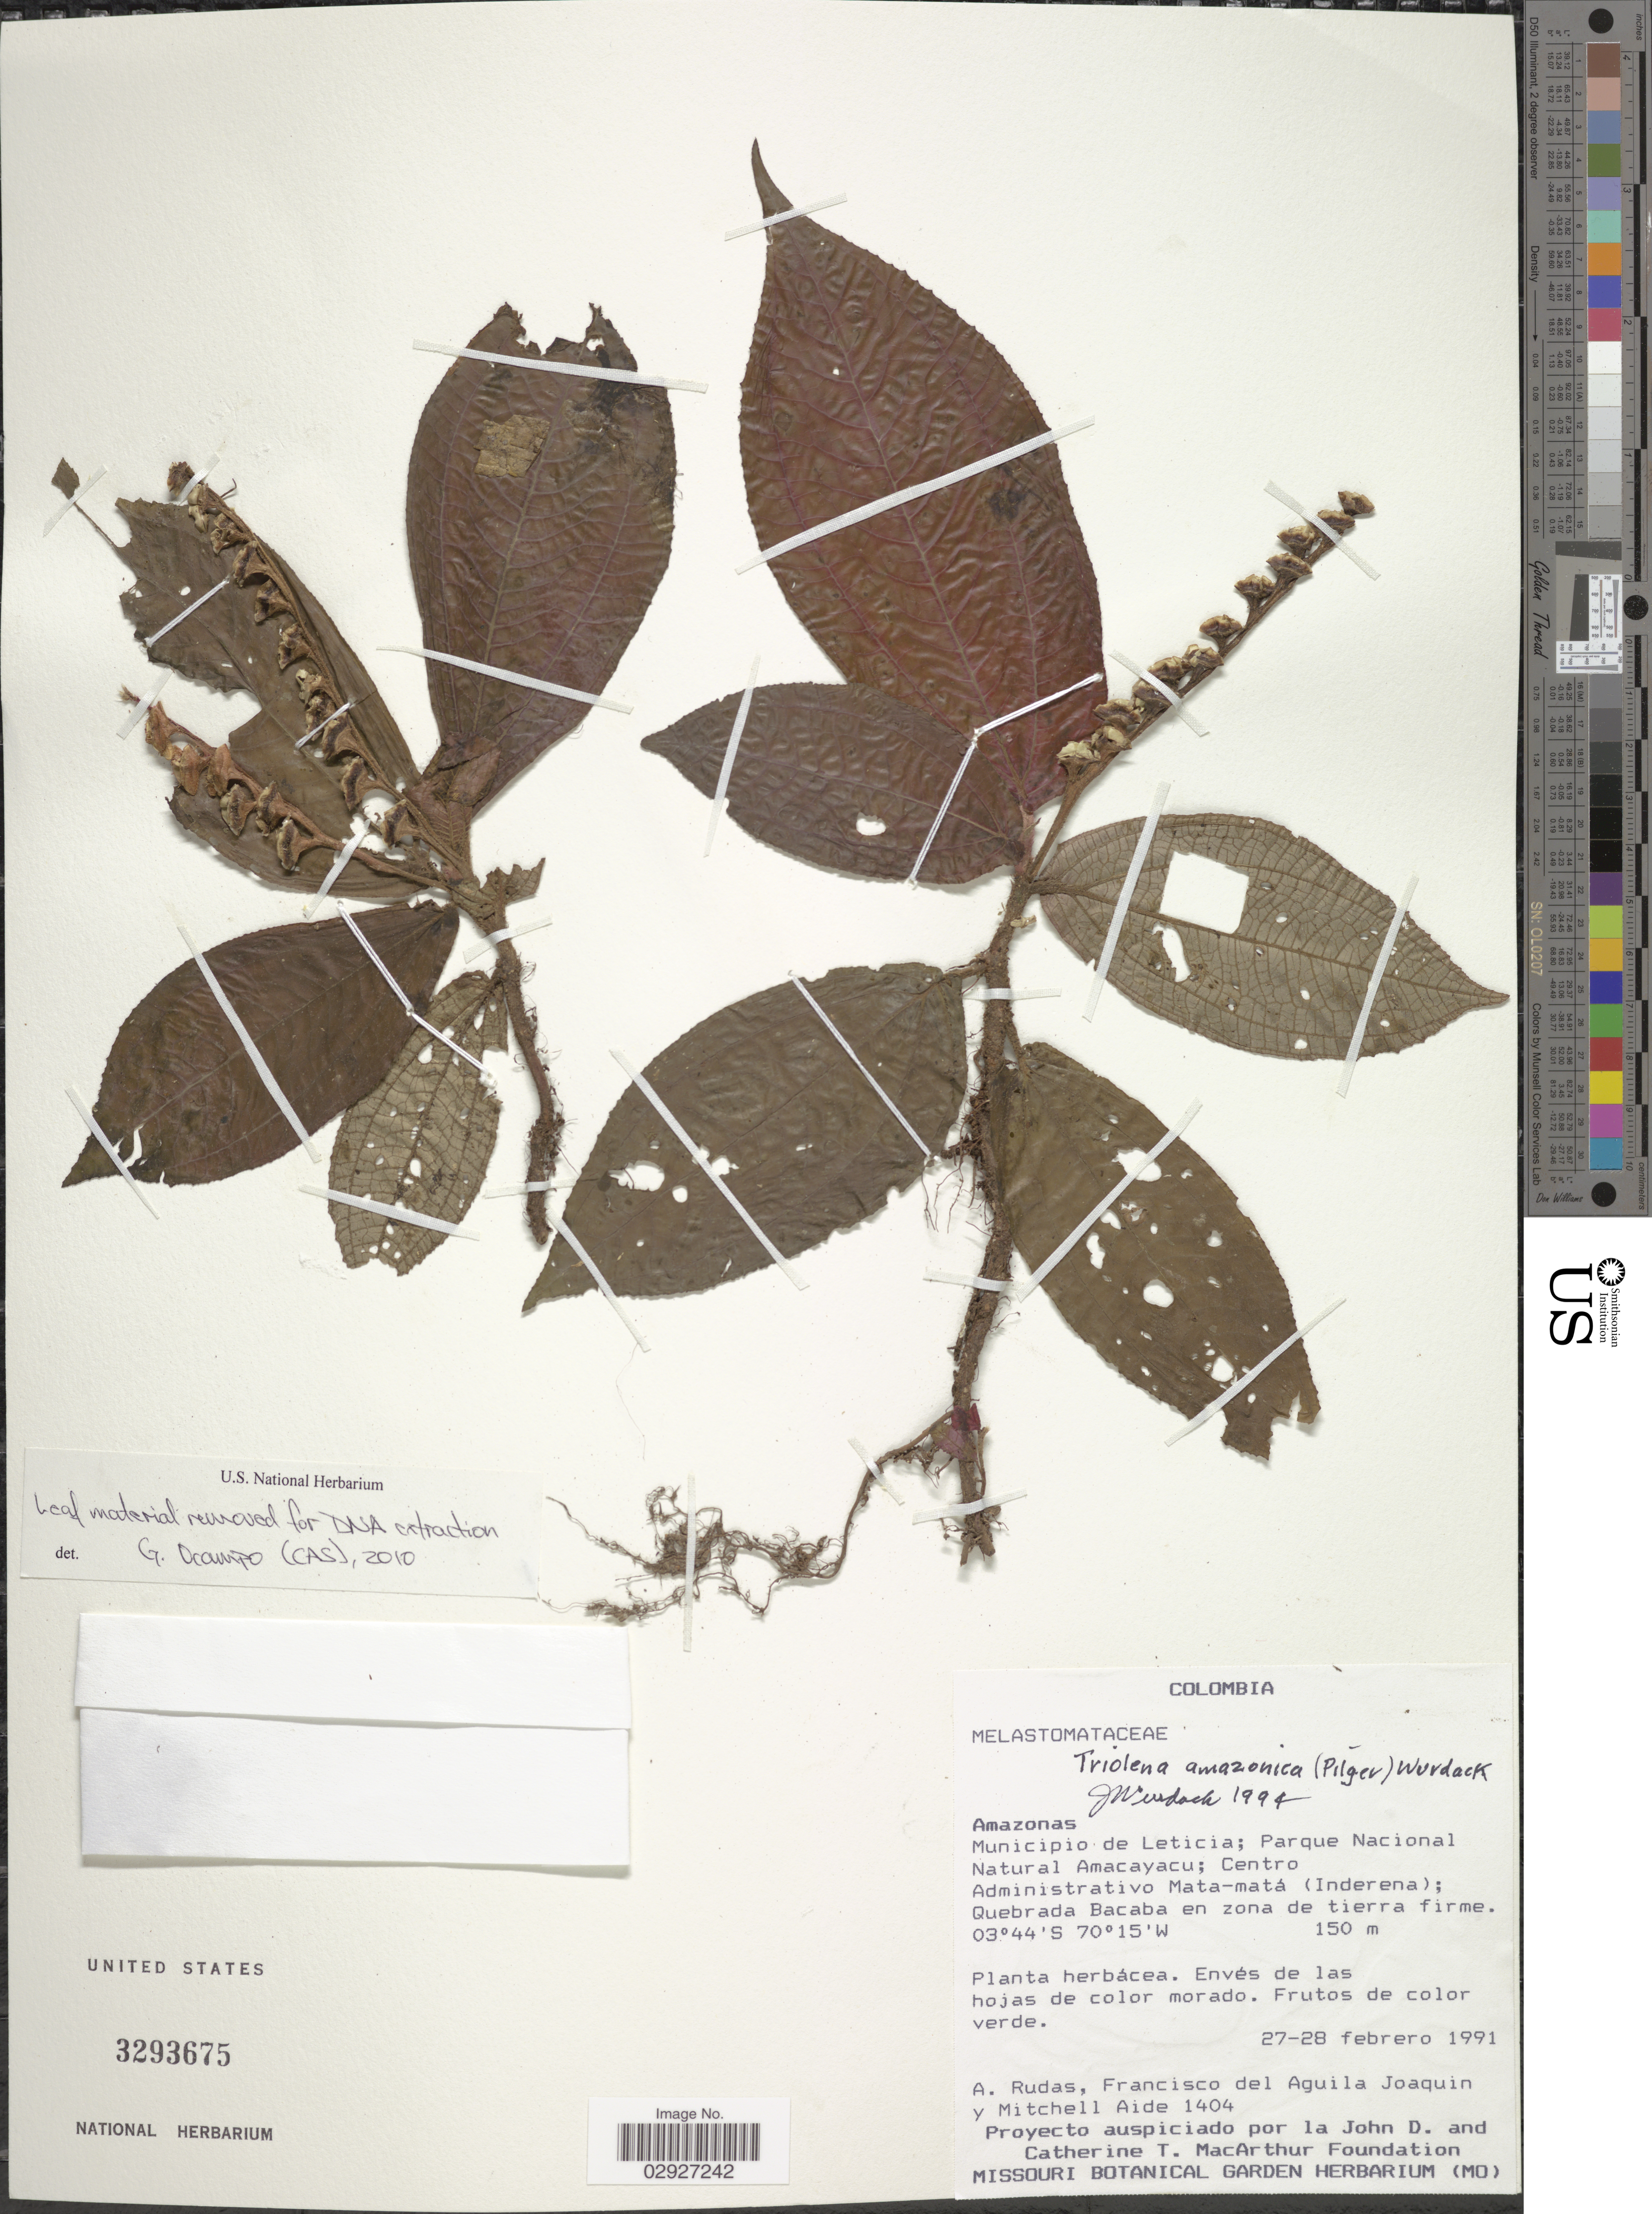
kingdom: Plantae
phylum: Tracheophyta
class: Magnoliopsida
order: Myrtales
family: Melastomataceae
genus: Triolena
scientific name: Triolena amazonica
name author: (Pilg.)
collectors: A. Rudas, F. Aguila Joaquin & M. Aide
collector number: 1404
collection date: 1991-02-27/1991-02-28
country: Colombia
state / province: Amazônas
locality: Municipio de Leticia, Parque Nacional Natural Amacayacu, Centro Administrativo Mata-matá (Inderena), Quebrada Bacaba en zona de tierra firme.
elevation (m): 150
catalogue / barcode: US 3293675